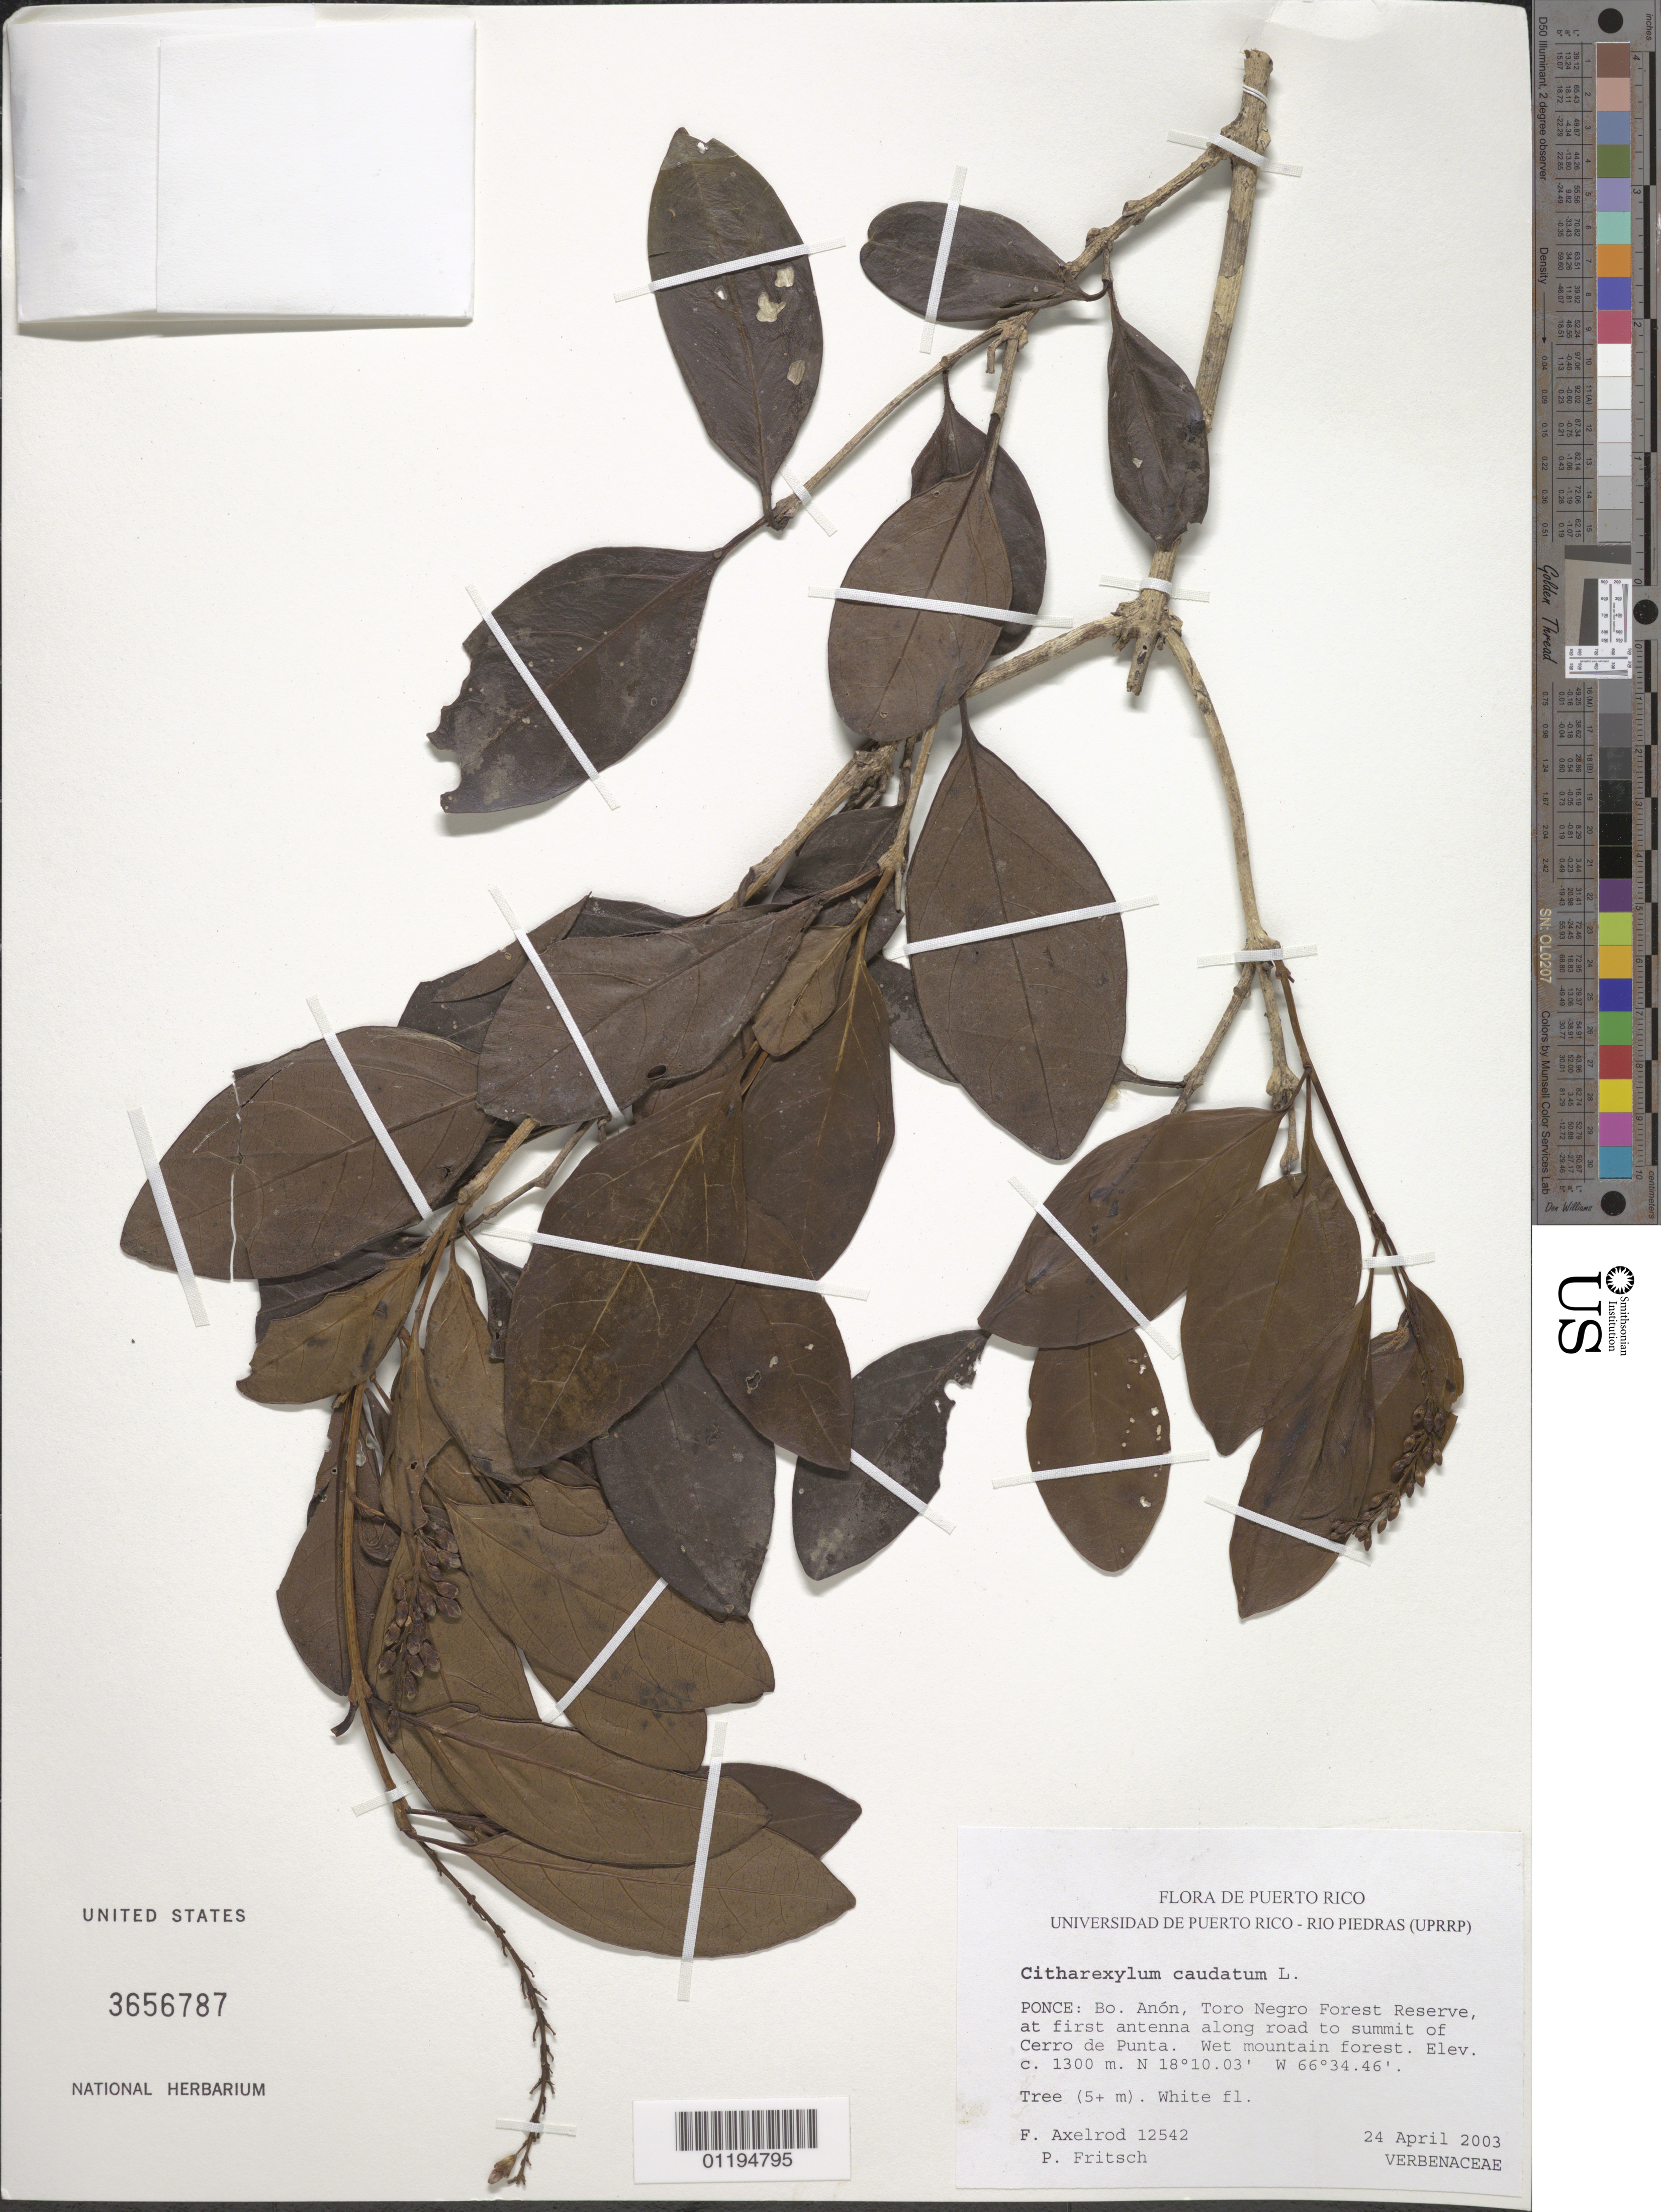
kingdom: Plantae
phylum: Tracheophyta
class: Magnoliopsida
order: Lamiales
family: Verbenaceae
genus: Citharexylum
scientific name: Citharexylum caudatum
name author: L.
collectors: F. S. Axelrod & P. Fritsch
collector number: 12542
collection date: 2003-04-24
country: Puerto Rico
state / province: Ponce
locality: Toro Negro Forest Reserve, along road to summit of Cerro de Punta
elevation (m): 1300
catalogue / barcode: US 3656787